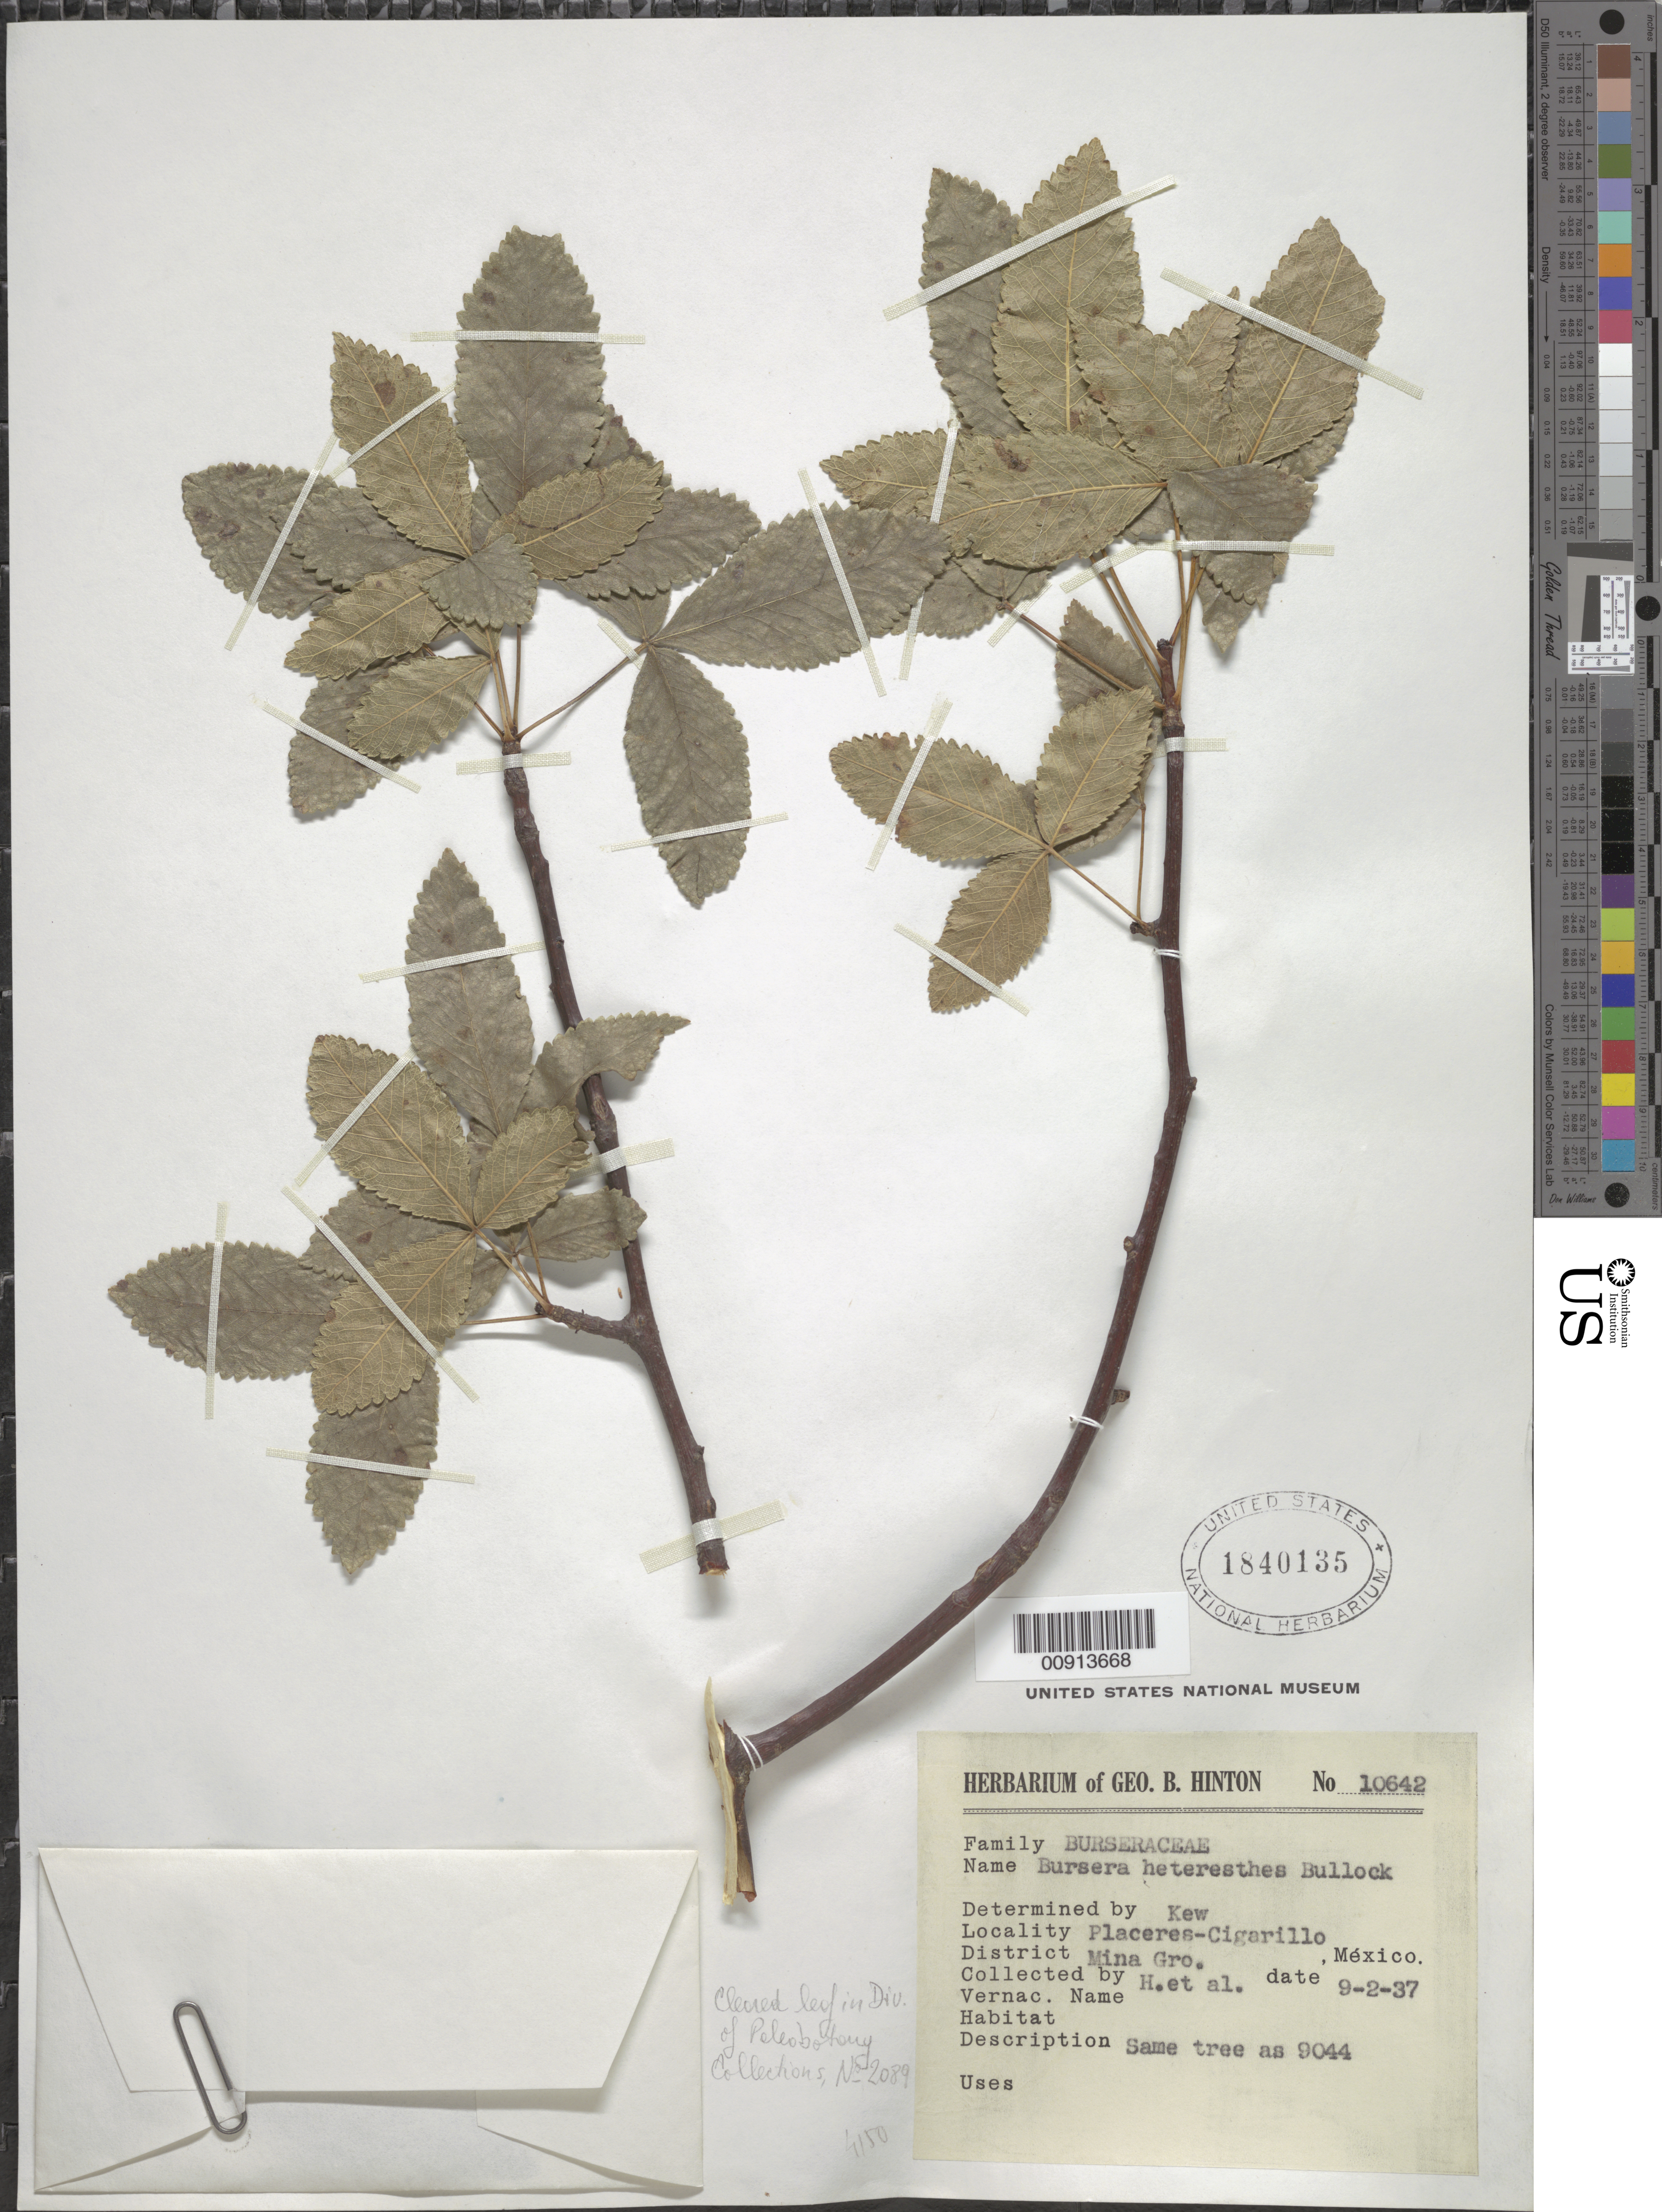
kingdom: Plantae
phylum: Tracheophyta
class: Magnoliopsida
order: Sapindales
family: Burseraceae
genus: Bursera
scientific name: Bursera heteresthes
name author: Bullock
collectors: G. B. Hinton & et al.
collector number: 10642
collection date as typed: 02 Sep 1937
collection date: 1937-09-02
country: Mexico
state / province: Guerrero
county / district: Mina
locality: Placeres - Cigarillo, District Mina, Guerrero.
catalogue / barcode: US 1840135